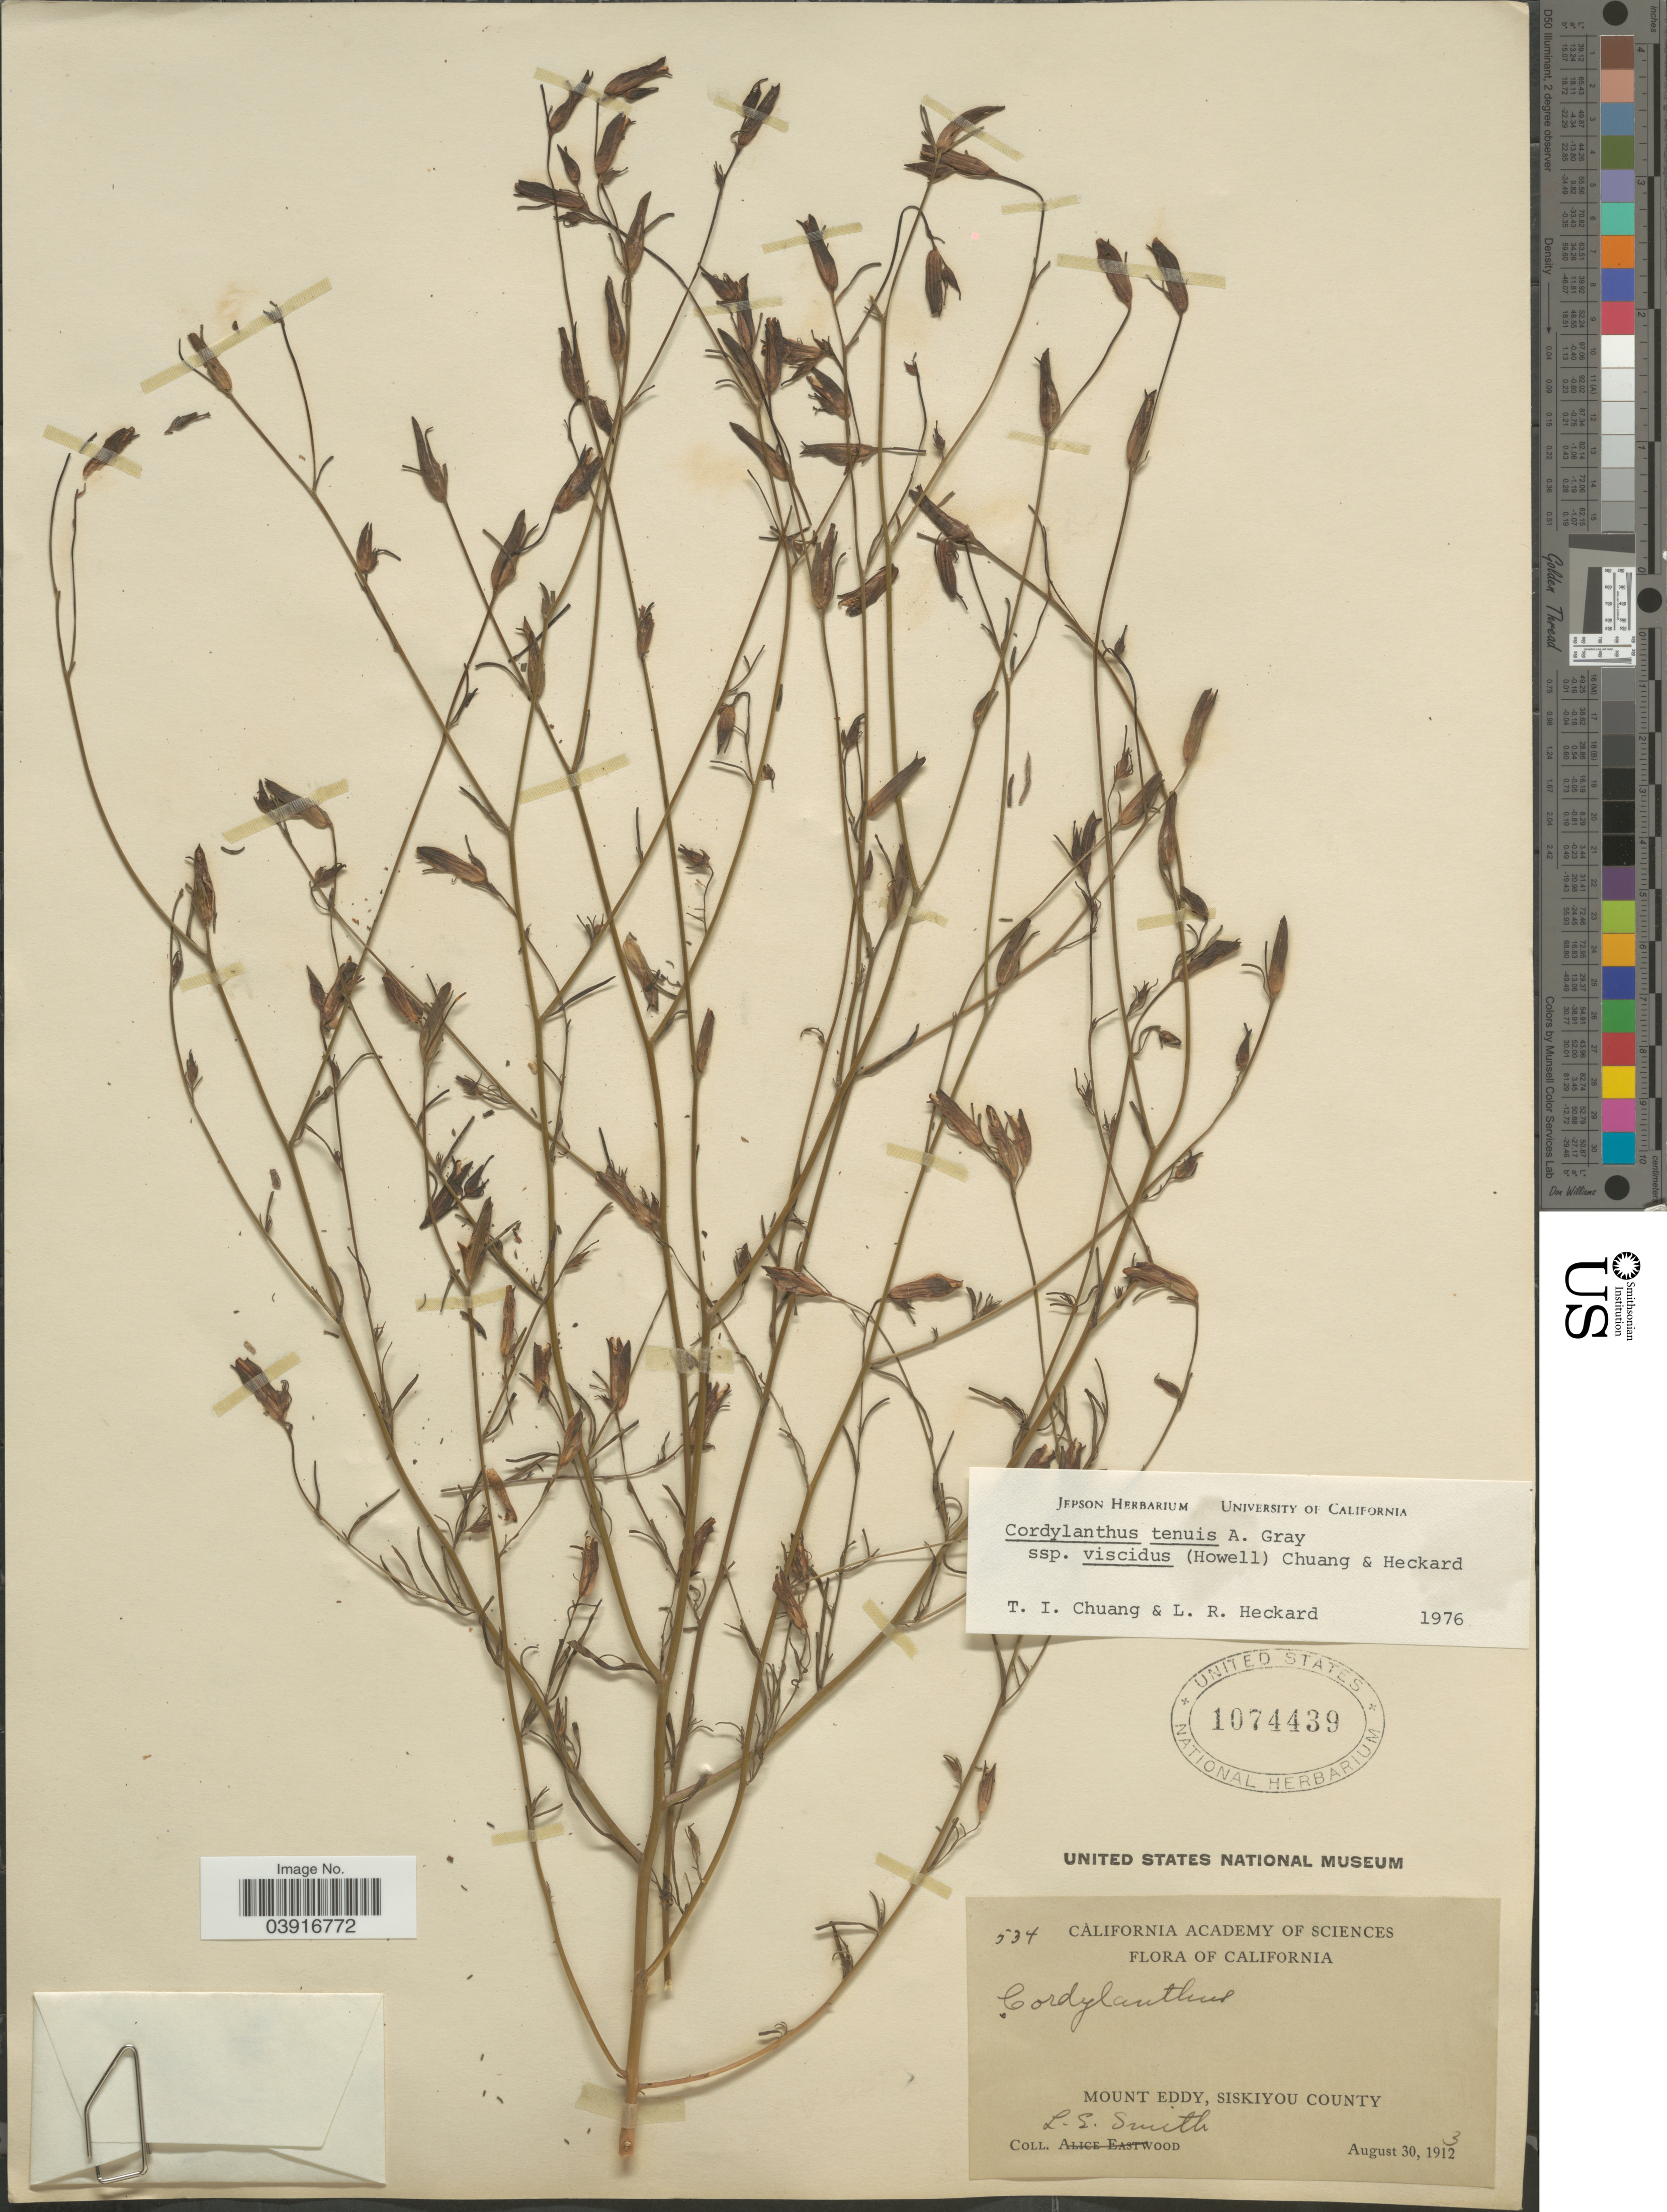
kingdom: Plantae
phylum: Tracheophyta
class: Magnoliopsida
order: Lamiales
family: Orobanchaceae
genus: Cordylanthus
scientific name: Cordylanthus tenuis subsp. viscidus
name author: (Howell) T.I. Chuang & Heckard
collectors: L. Smith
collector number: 534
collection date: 1913-08-30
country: United States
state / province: California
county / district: Siskiyou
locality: Mount Eddy, Siskiyou County.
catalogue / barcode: US 1074439